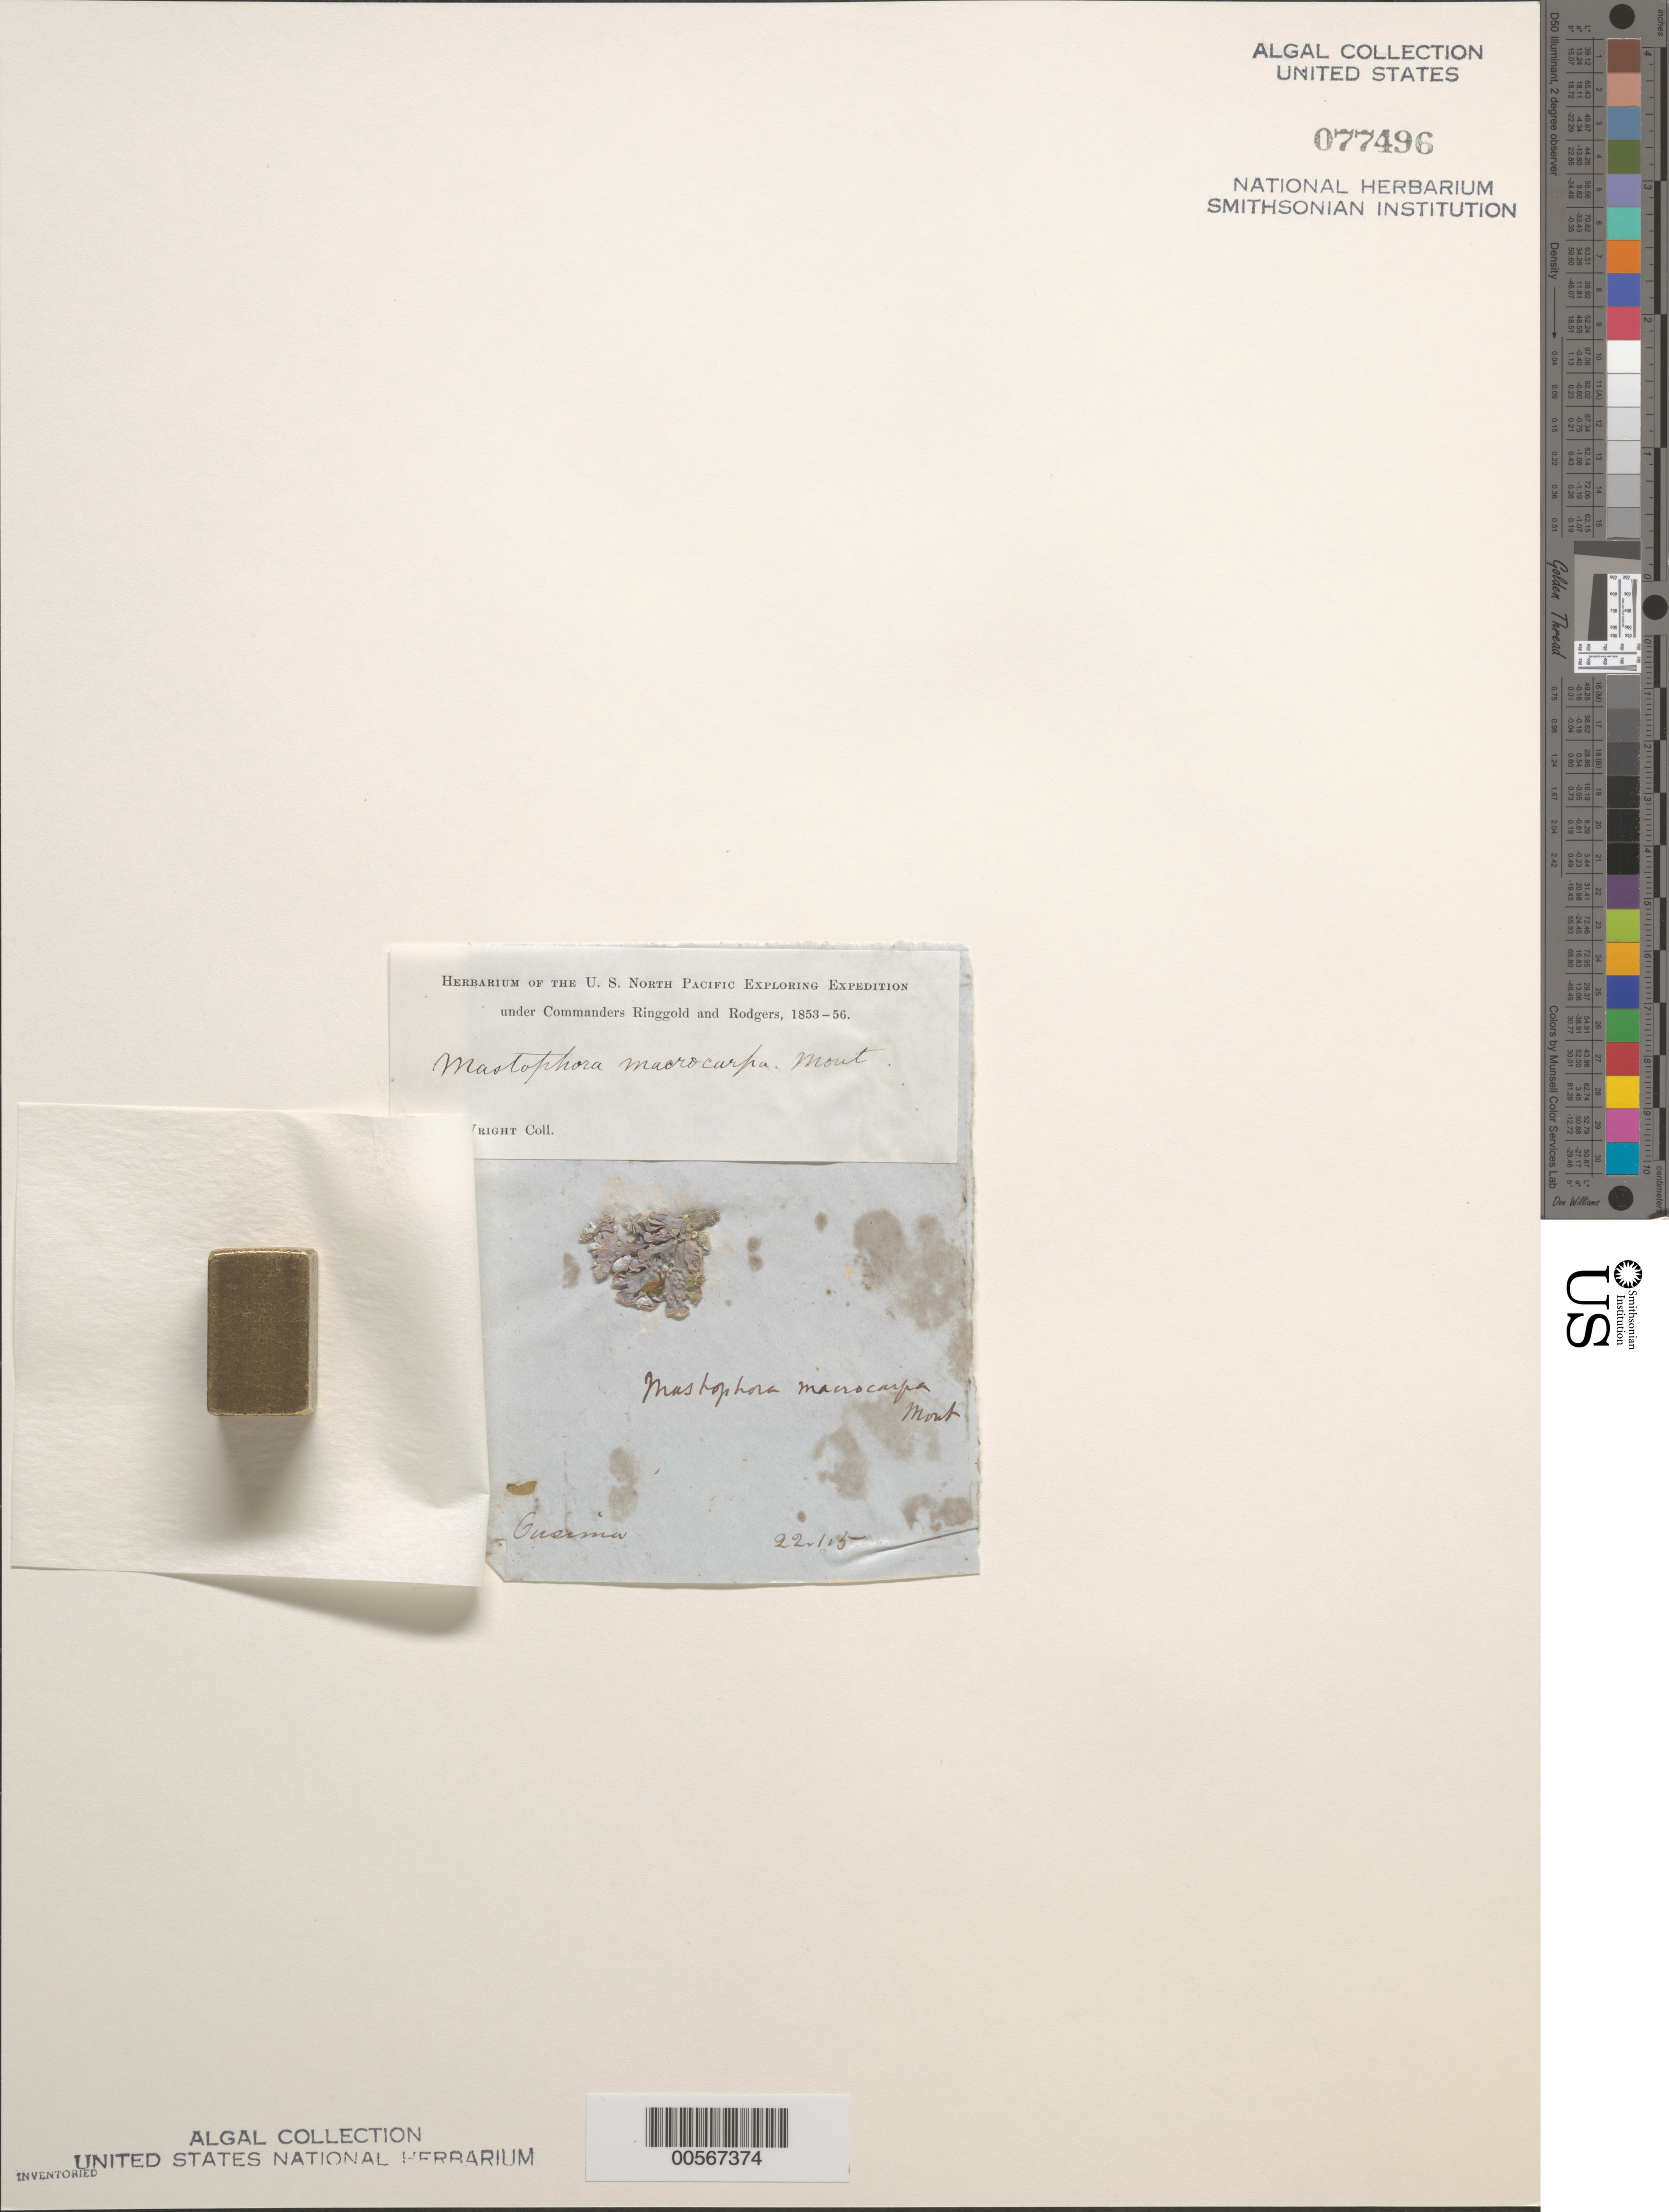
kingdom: Plantae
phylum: Rhodophyta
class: Florideophyceae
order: Corallinales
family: Mastophoraceae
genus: Mastophora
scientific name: Mastophora rosea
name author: (C. Agardh) Setch.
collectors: C. Wright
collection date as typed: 22 Jan 1855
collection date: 1855-01-22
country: Japan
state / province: Kagosima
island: Amami Oshima (Ousima)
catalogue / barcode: US 77496